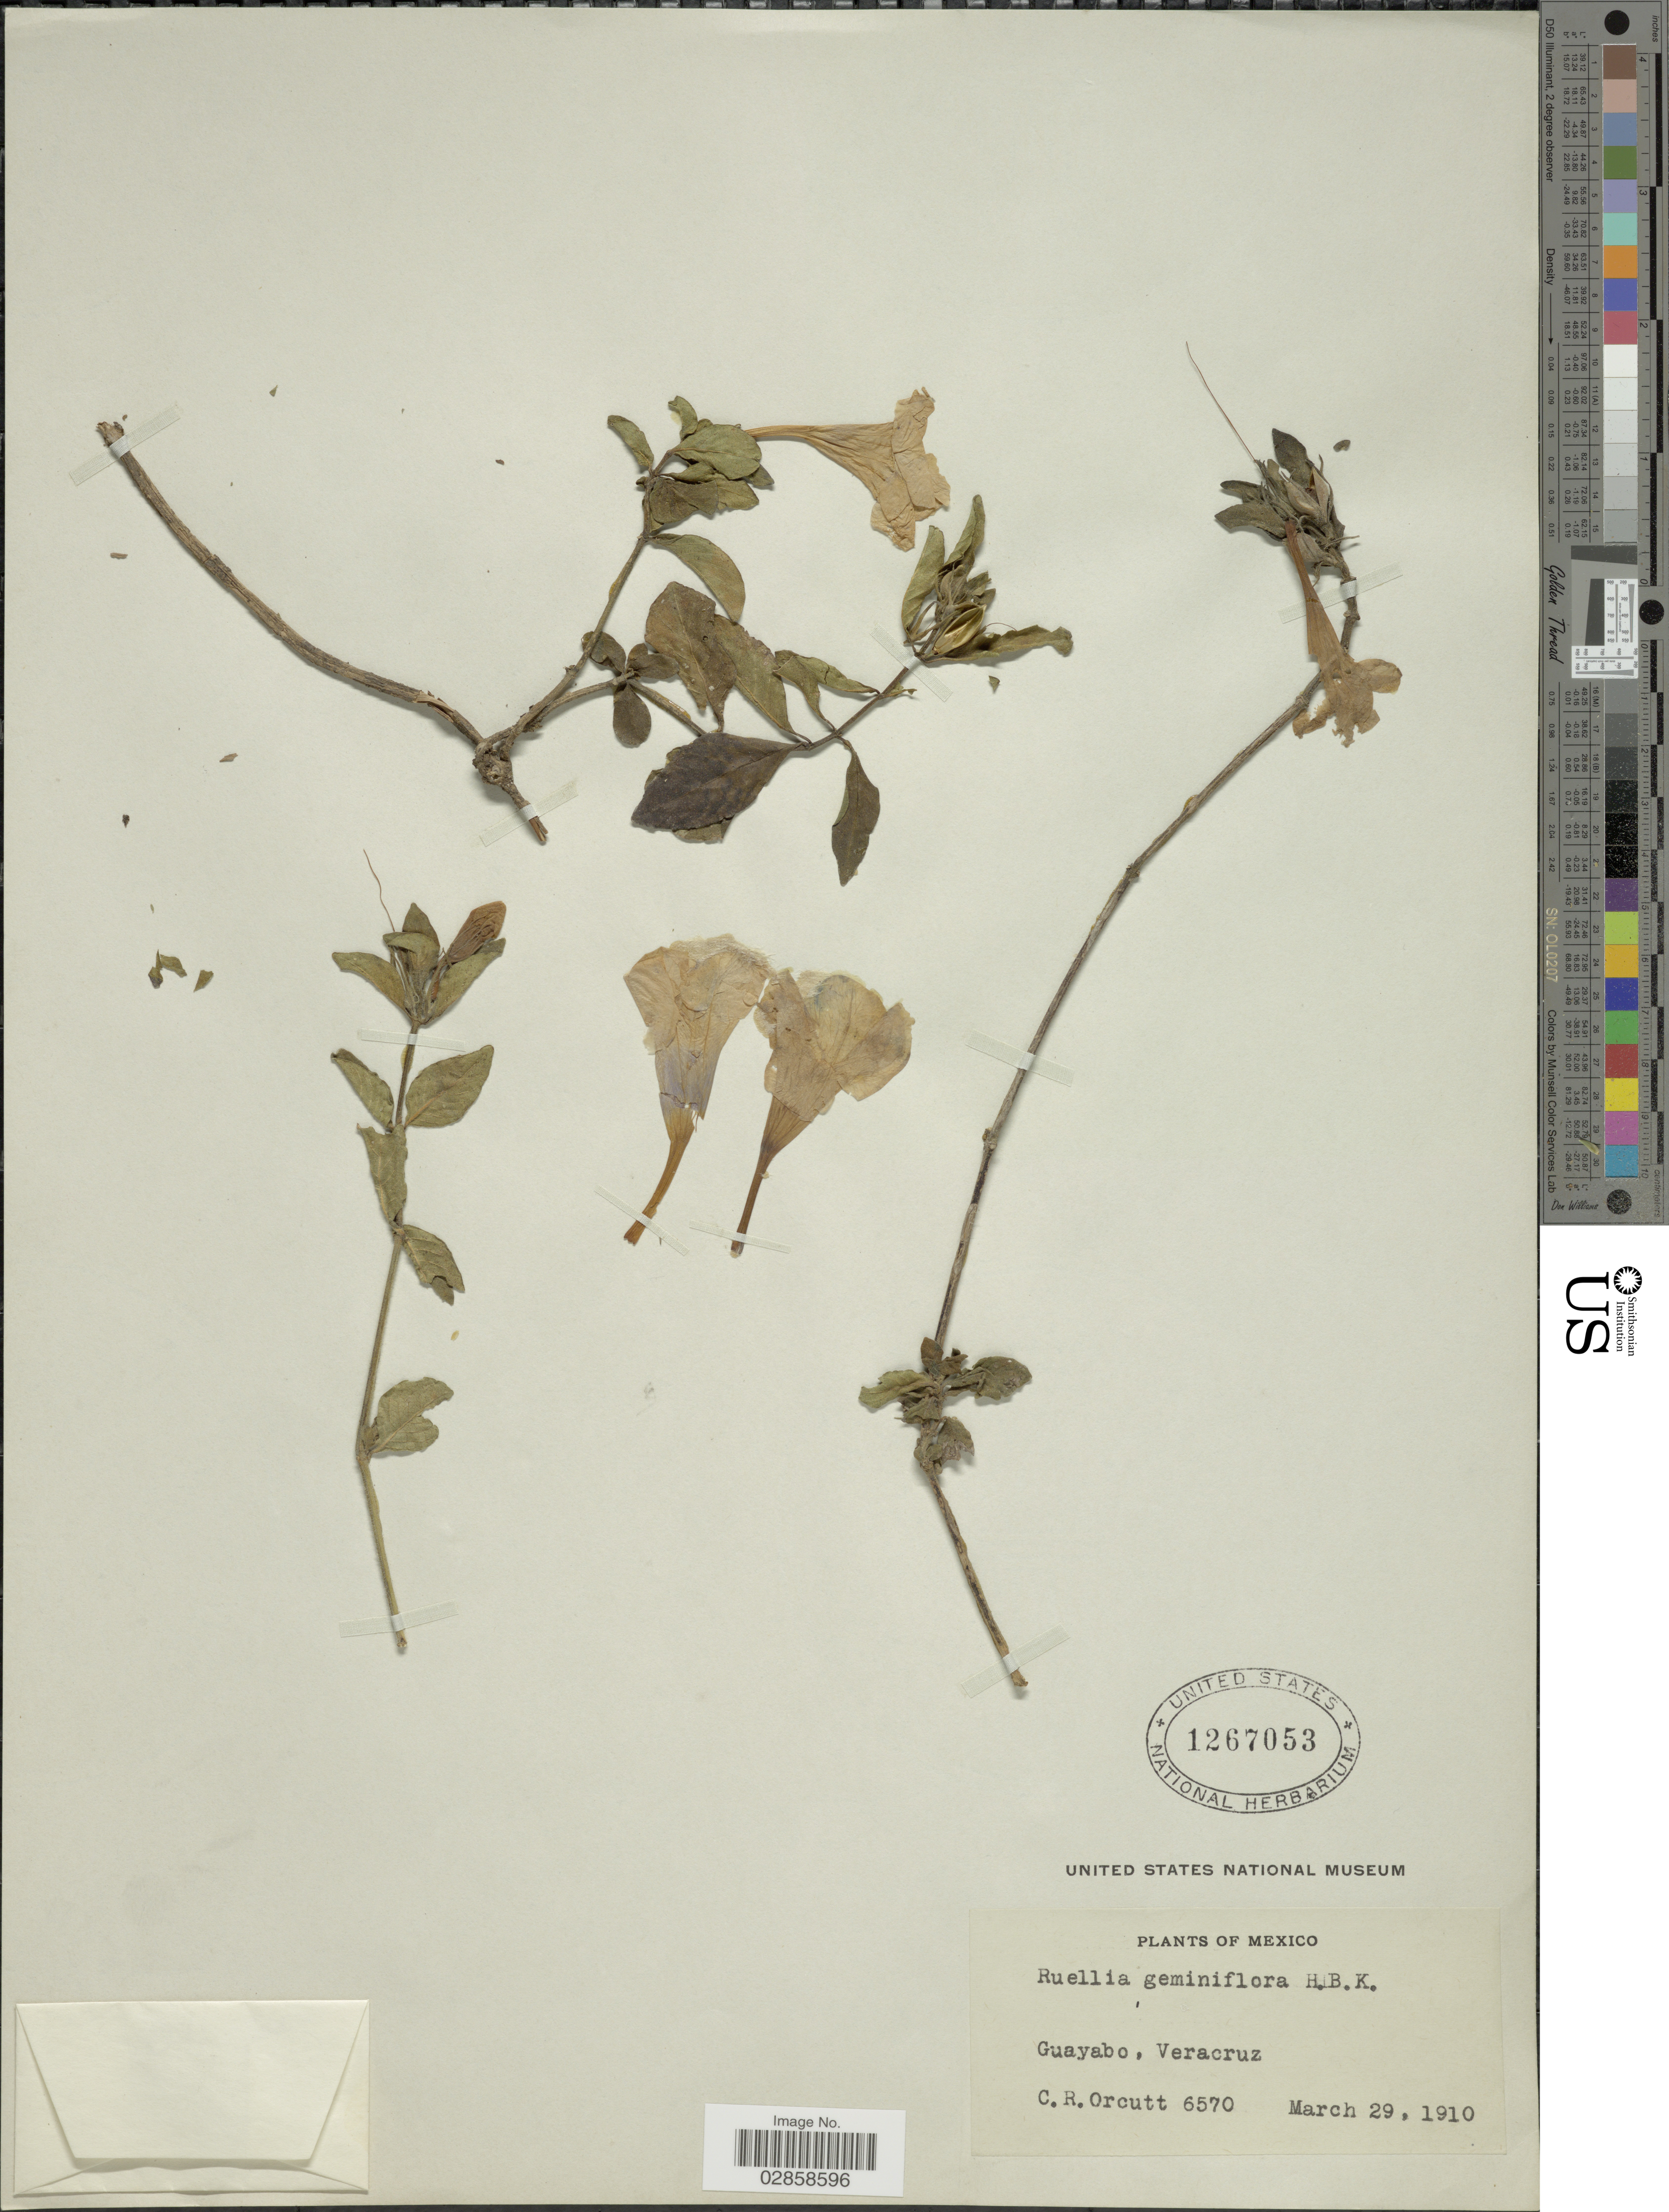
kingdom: Plantae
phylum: Tracheophyta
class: Magnoliopsida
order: Lamiales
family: Acanthaceae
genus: Ruellia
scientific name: Ruellia hookeriana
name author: (Nees) Hemsl.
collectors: C. R. Orcutt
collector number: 6570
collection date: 1910-03-29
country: Mexico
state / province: Veracruz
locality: Guayabo, Veracruz.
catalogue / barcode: US 1267053